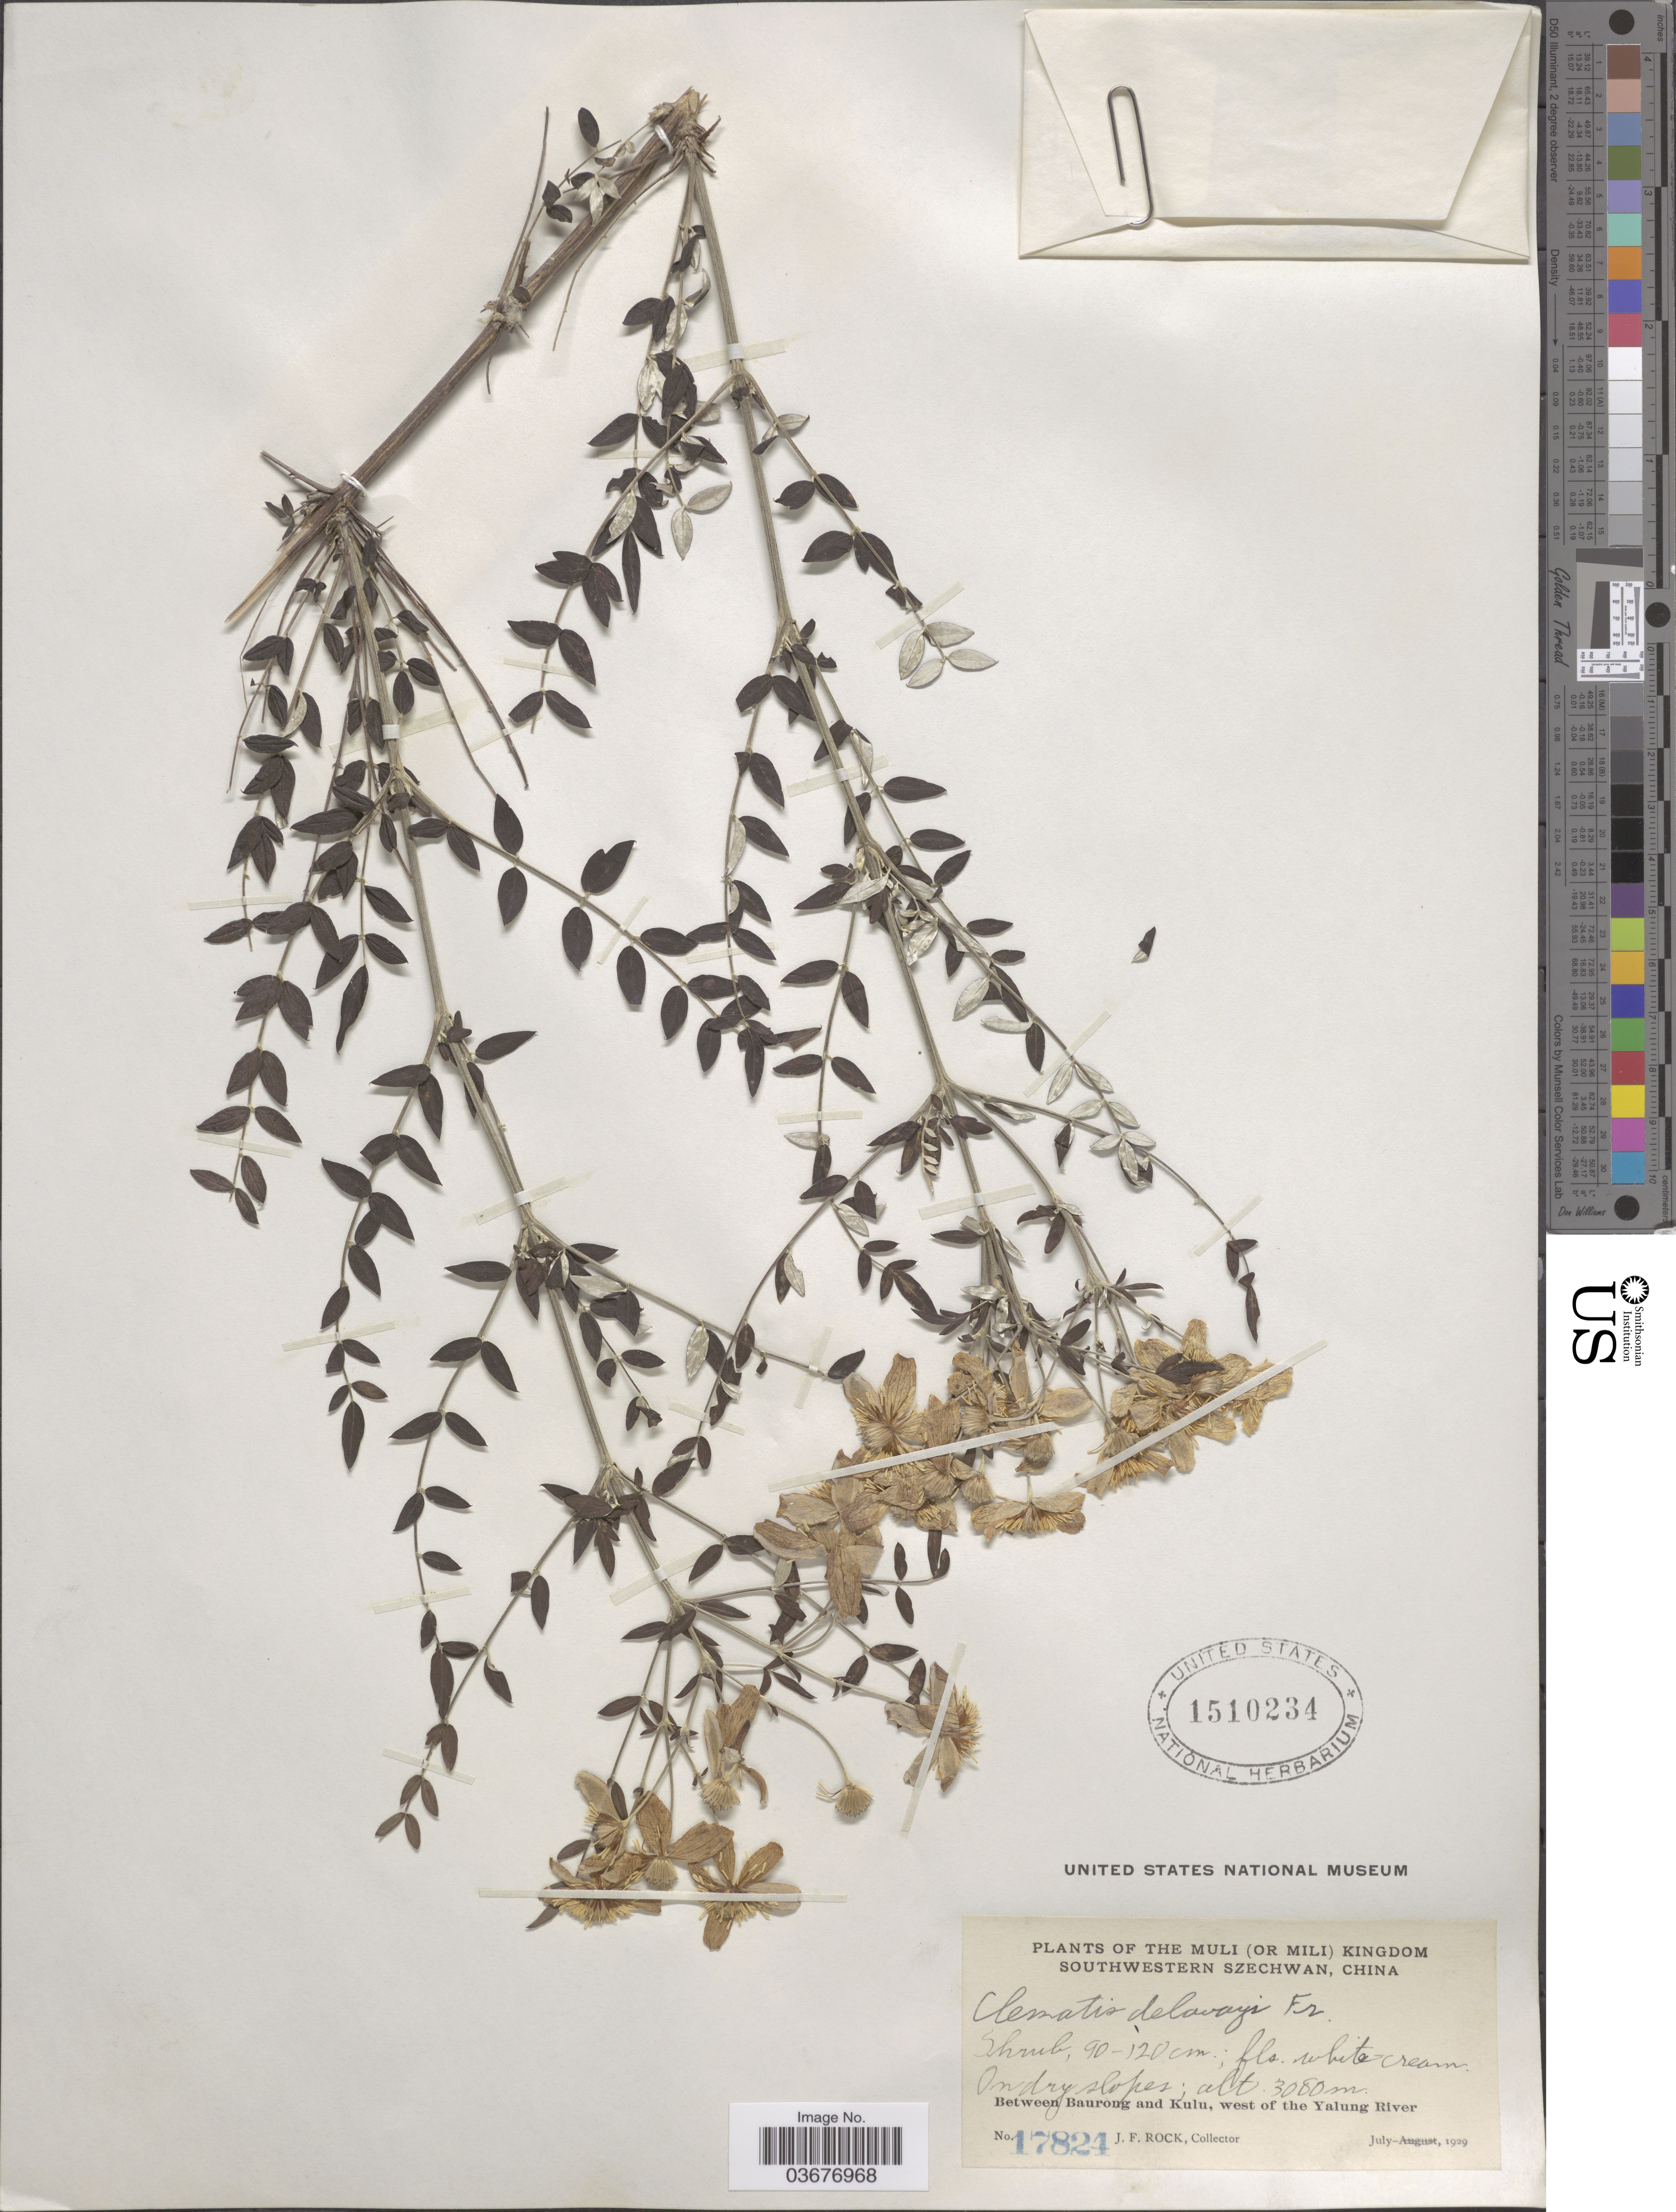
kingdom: Plantae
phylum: Tracheophyta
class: Magnoliopsida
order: Ranunculales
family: Ranunculaceae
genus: Clematis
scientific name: Clematis delavayi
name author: Franch.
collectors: J. Rock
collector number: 17824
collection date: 1929-07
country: China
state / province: Sichuan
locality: The Muli (or Mili) Kingdom. Southwestern Szechwan. Between Baurong and Kulu, west of the Yalung River.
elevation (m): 3080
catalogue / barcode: US 1510234